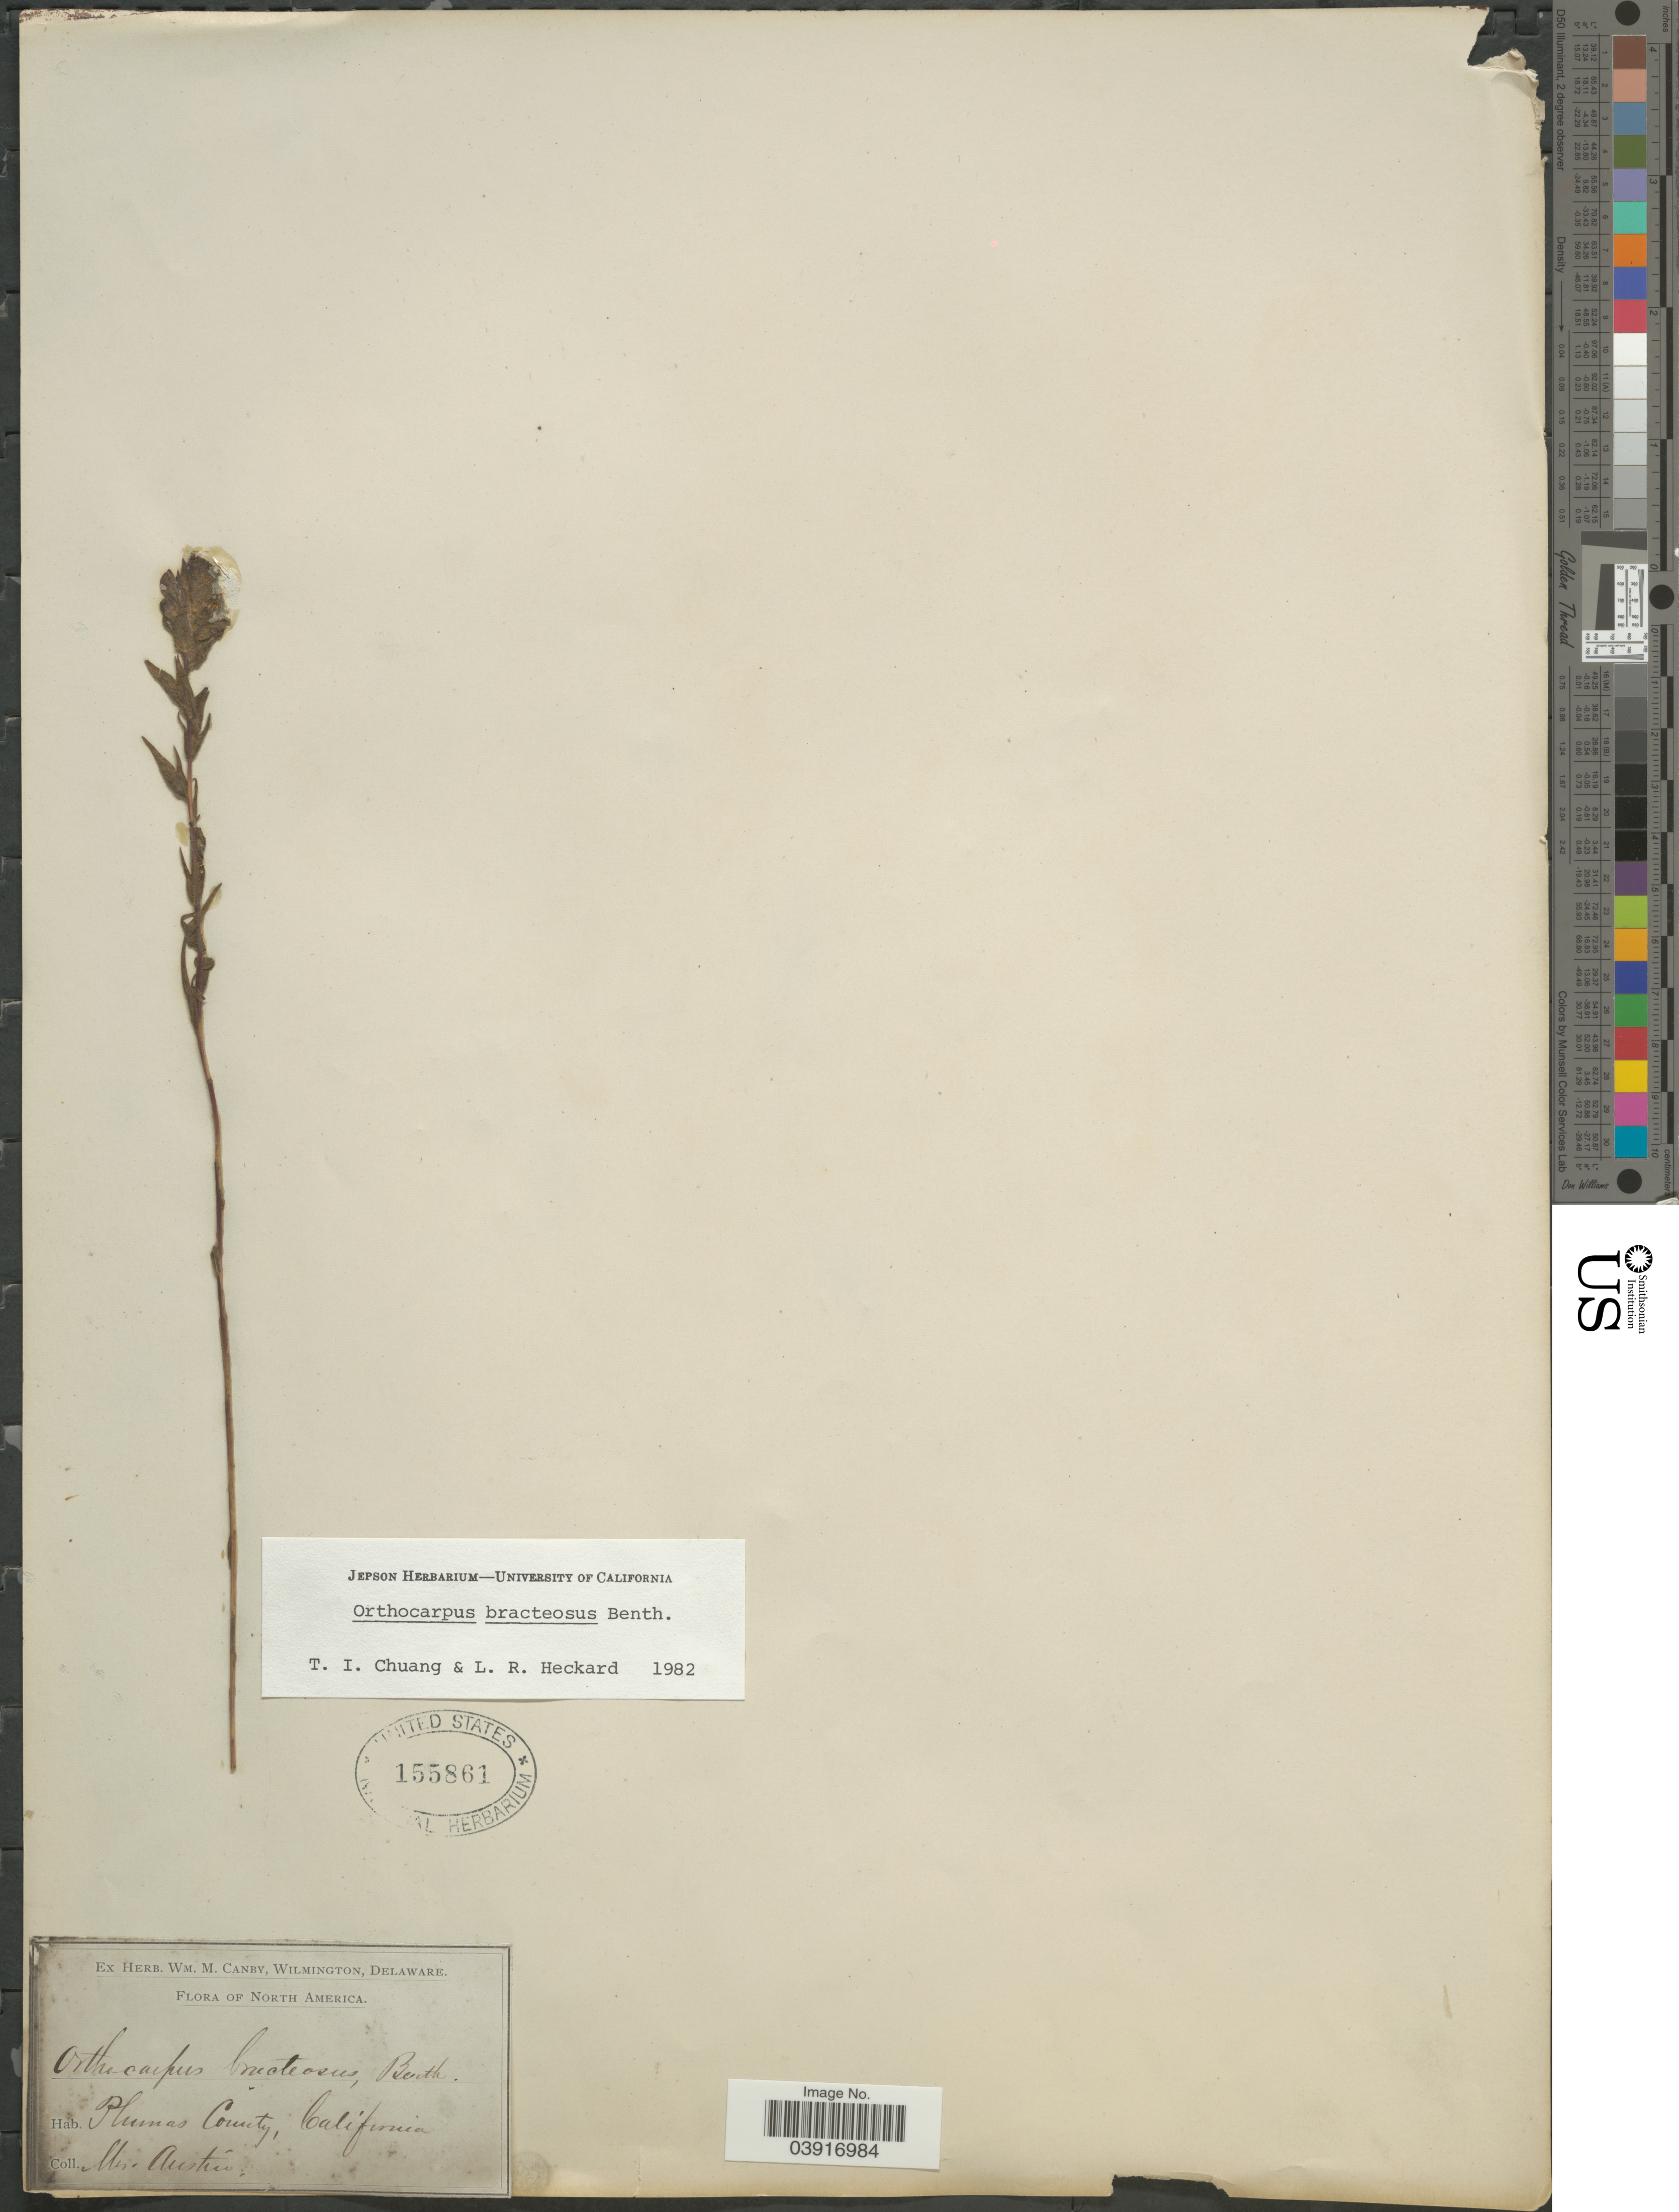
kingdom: Plantae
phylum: Tracheophyta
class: Magnoliopsida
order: Lamiales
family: Orobanchaceae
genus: Orthocarpus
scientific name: Orthocarpus bracteosus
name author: Benth.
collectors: Austin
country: United States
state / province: California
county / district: Plumas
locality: North America. Plumas County.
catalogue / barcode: US 155861